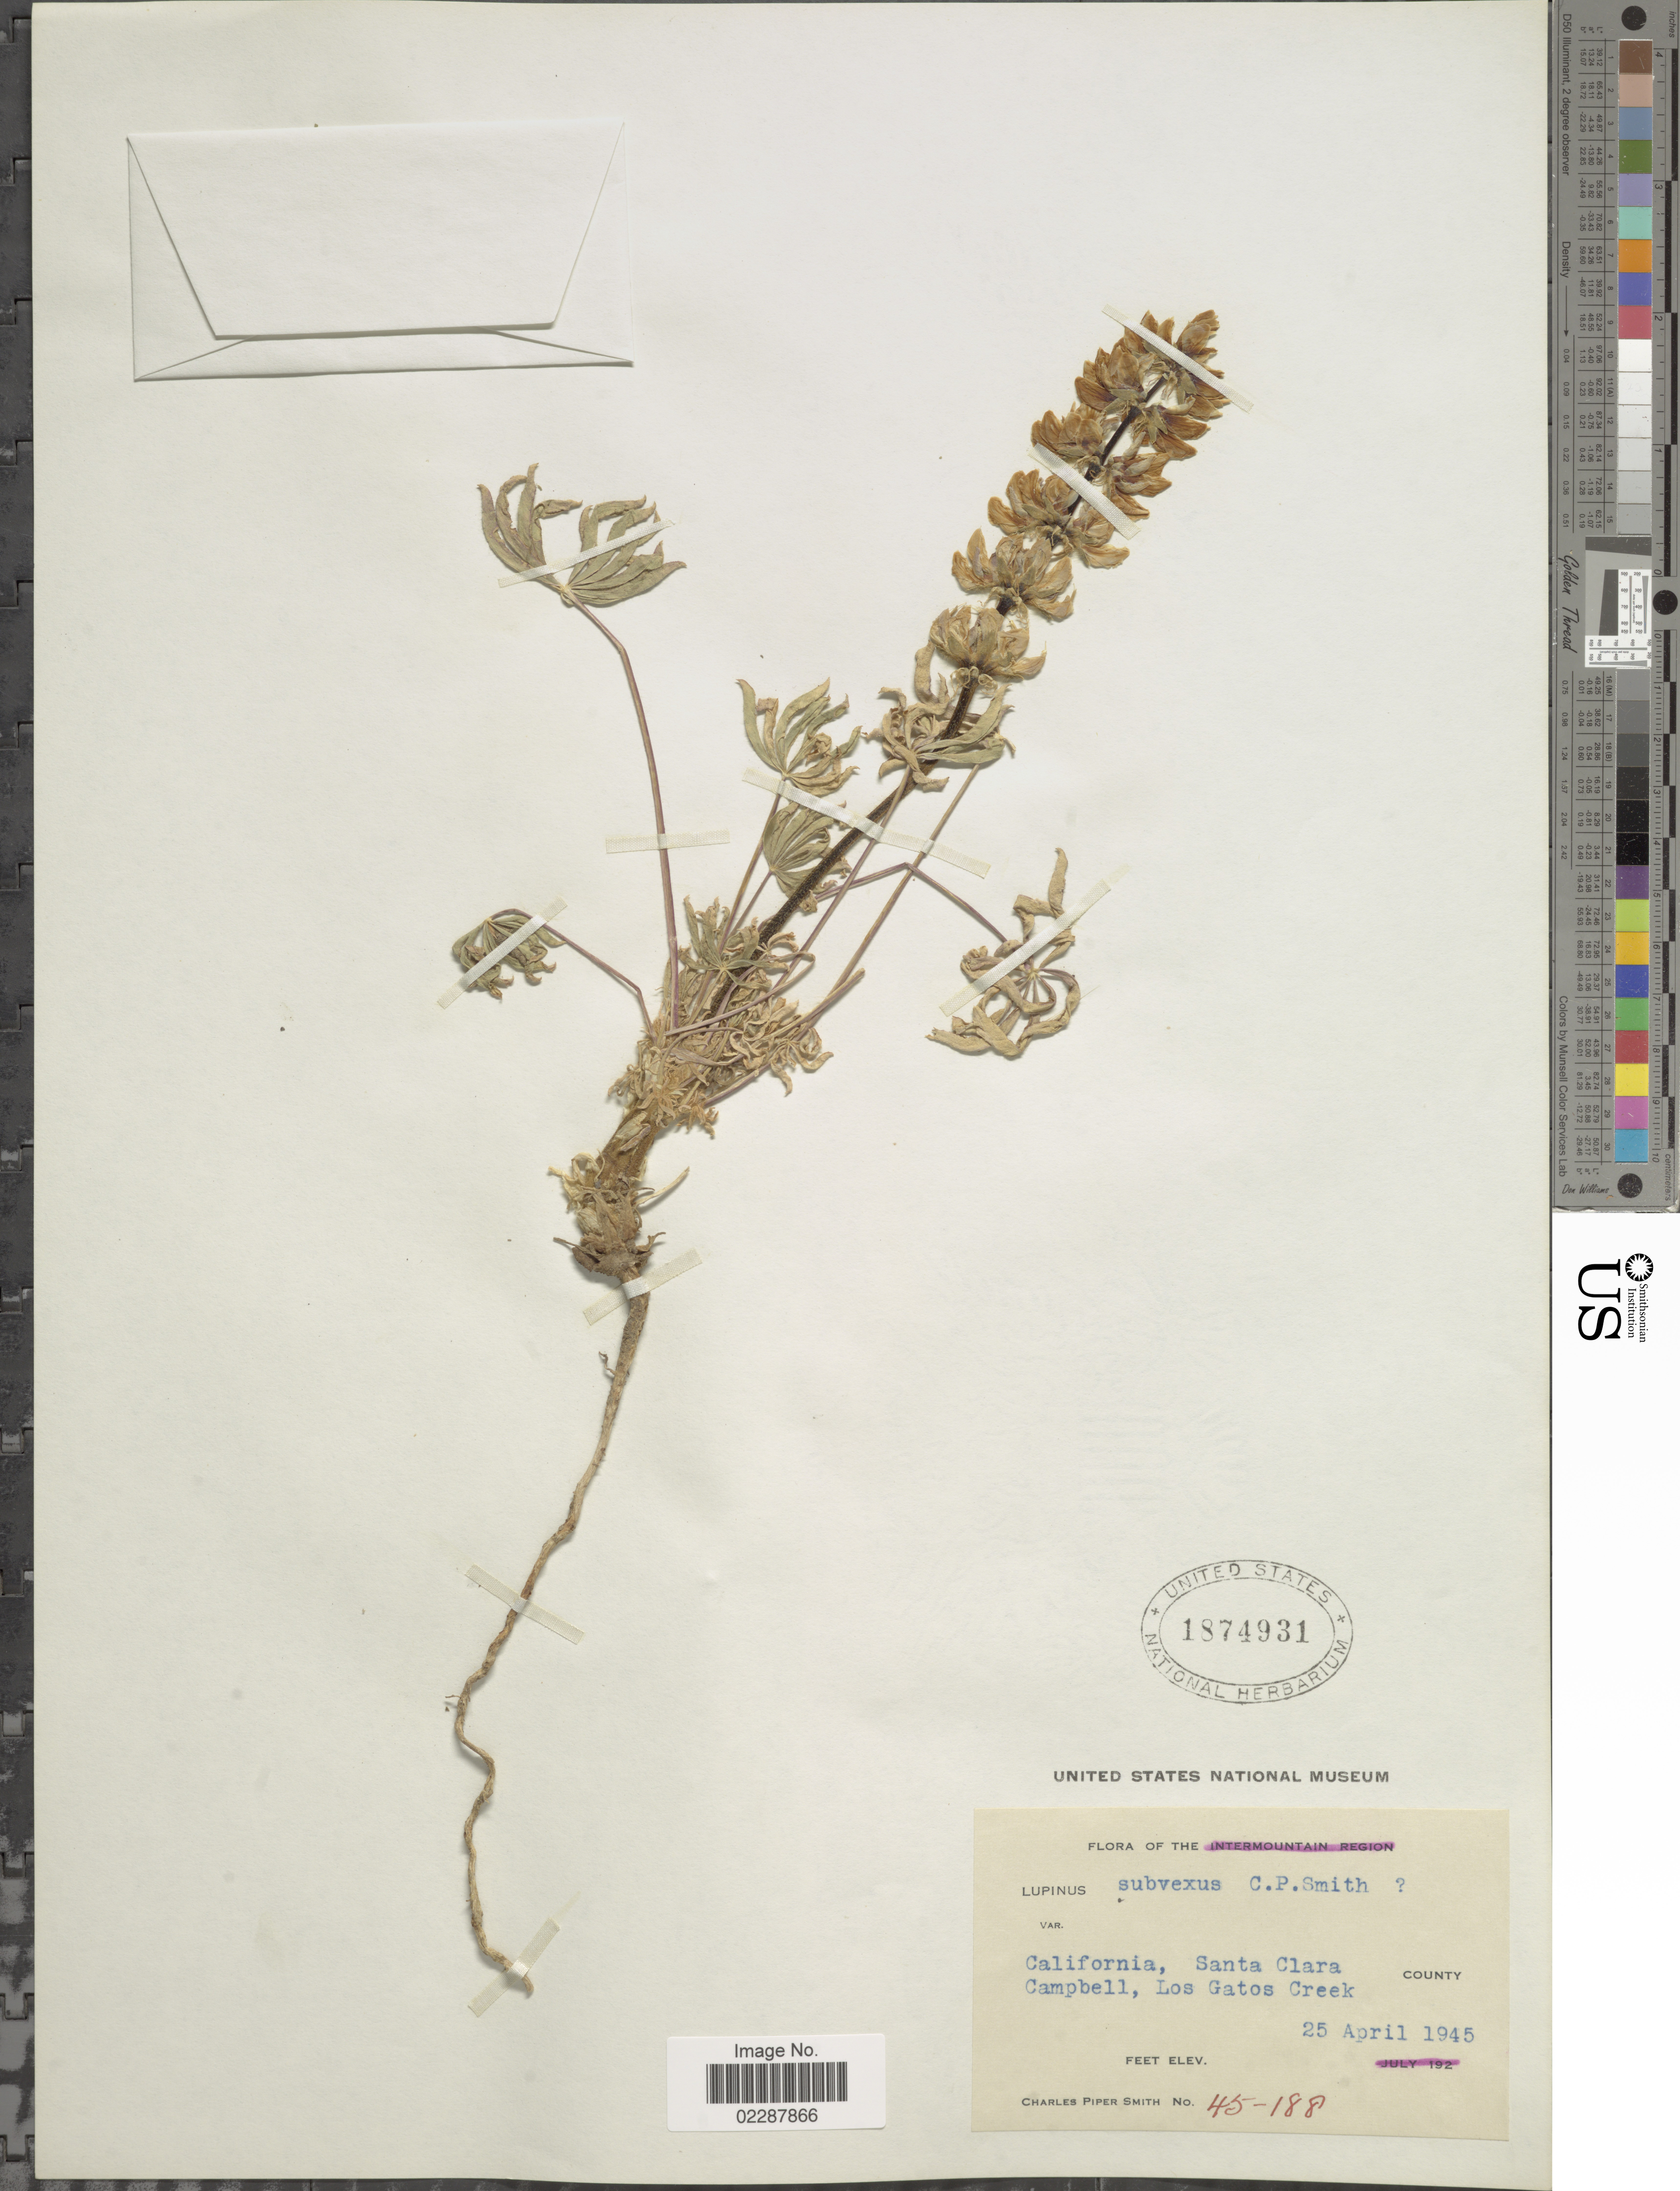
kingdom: Plantae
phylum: Tracheophyta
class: Magnoliopsida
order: Fabales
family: Fabaceae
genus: Lupinus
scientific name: Lupinus subvexus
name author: C.P. Sm.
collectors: C. P. Smith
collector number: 45-188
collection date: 1945-04-25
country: United States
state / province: California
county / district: Santa Clara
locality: Santa Clara County, Campbell, Los Gatos Creek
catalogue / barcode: US 1874931